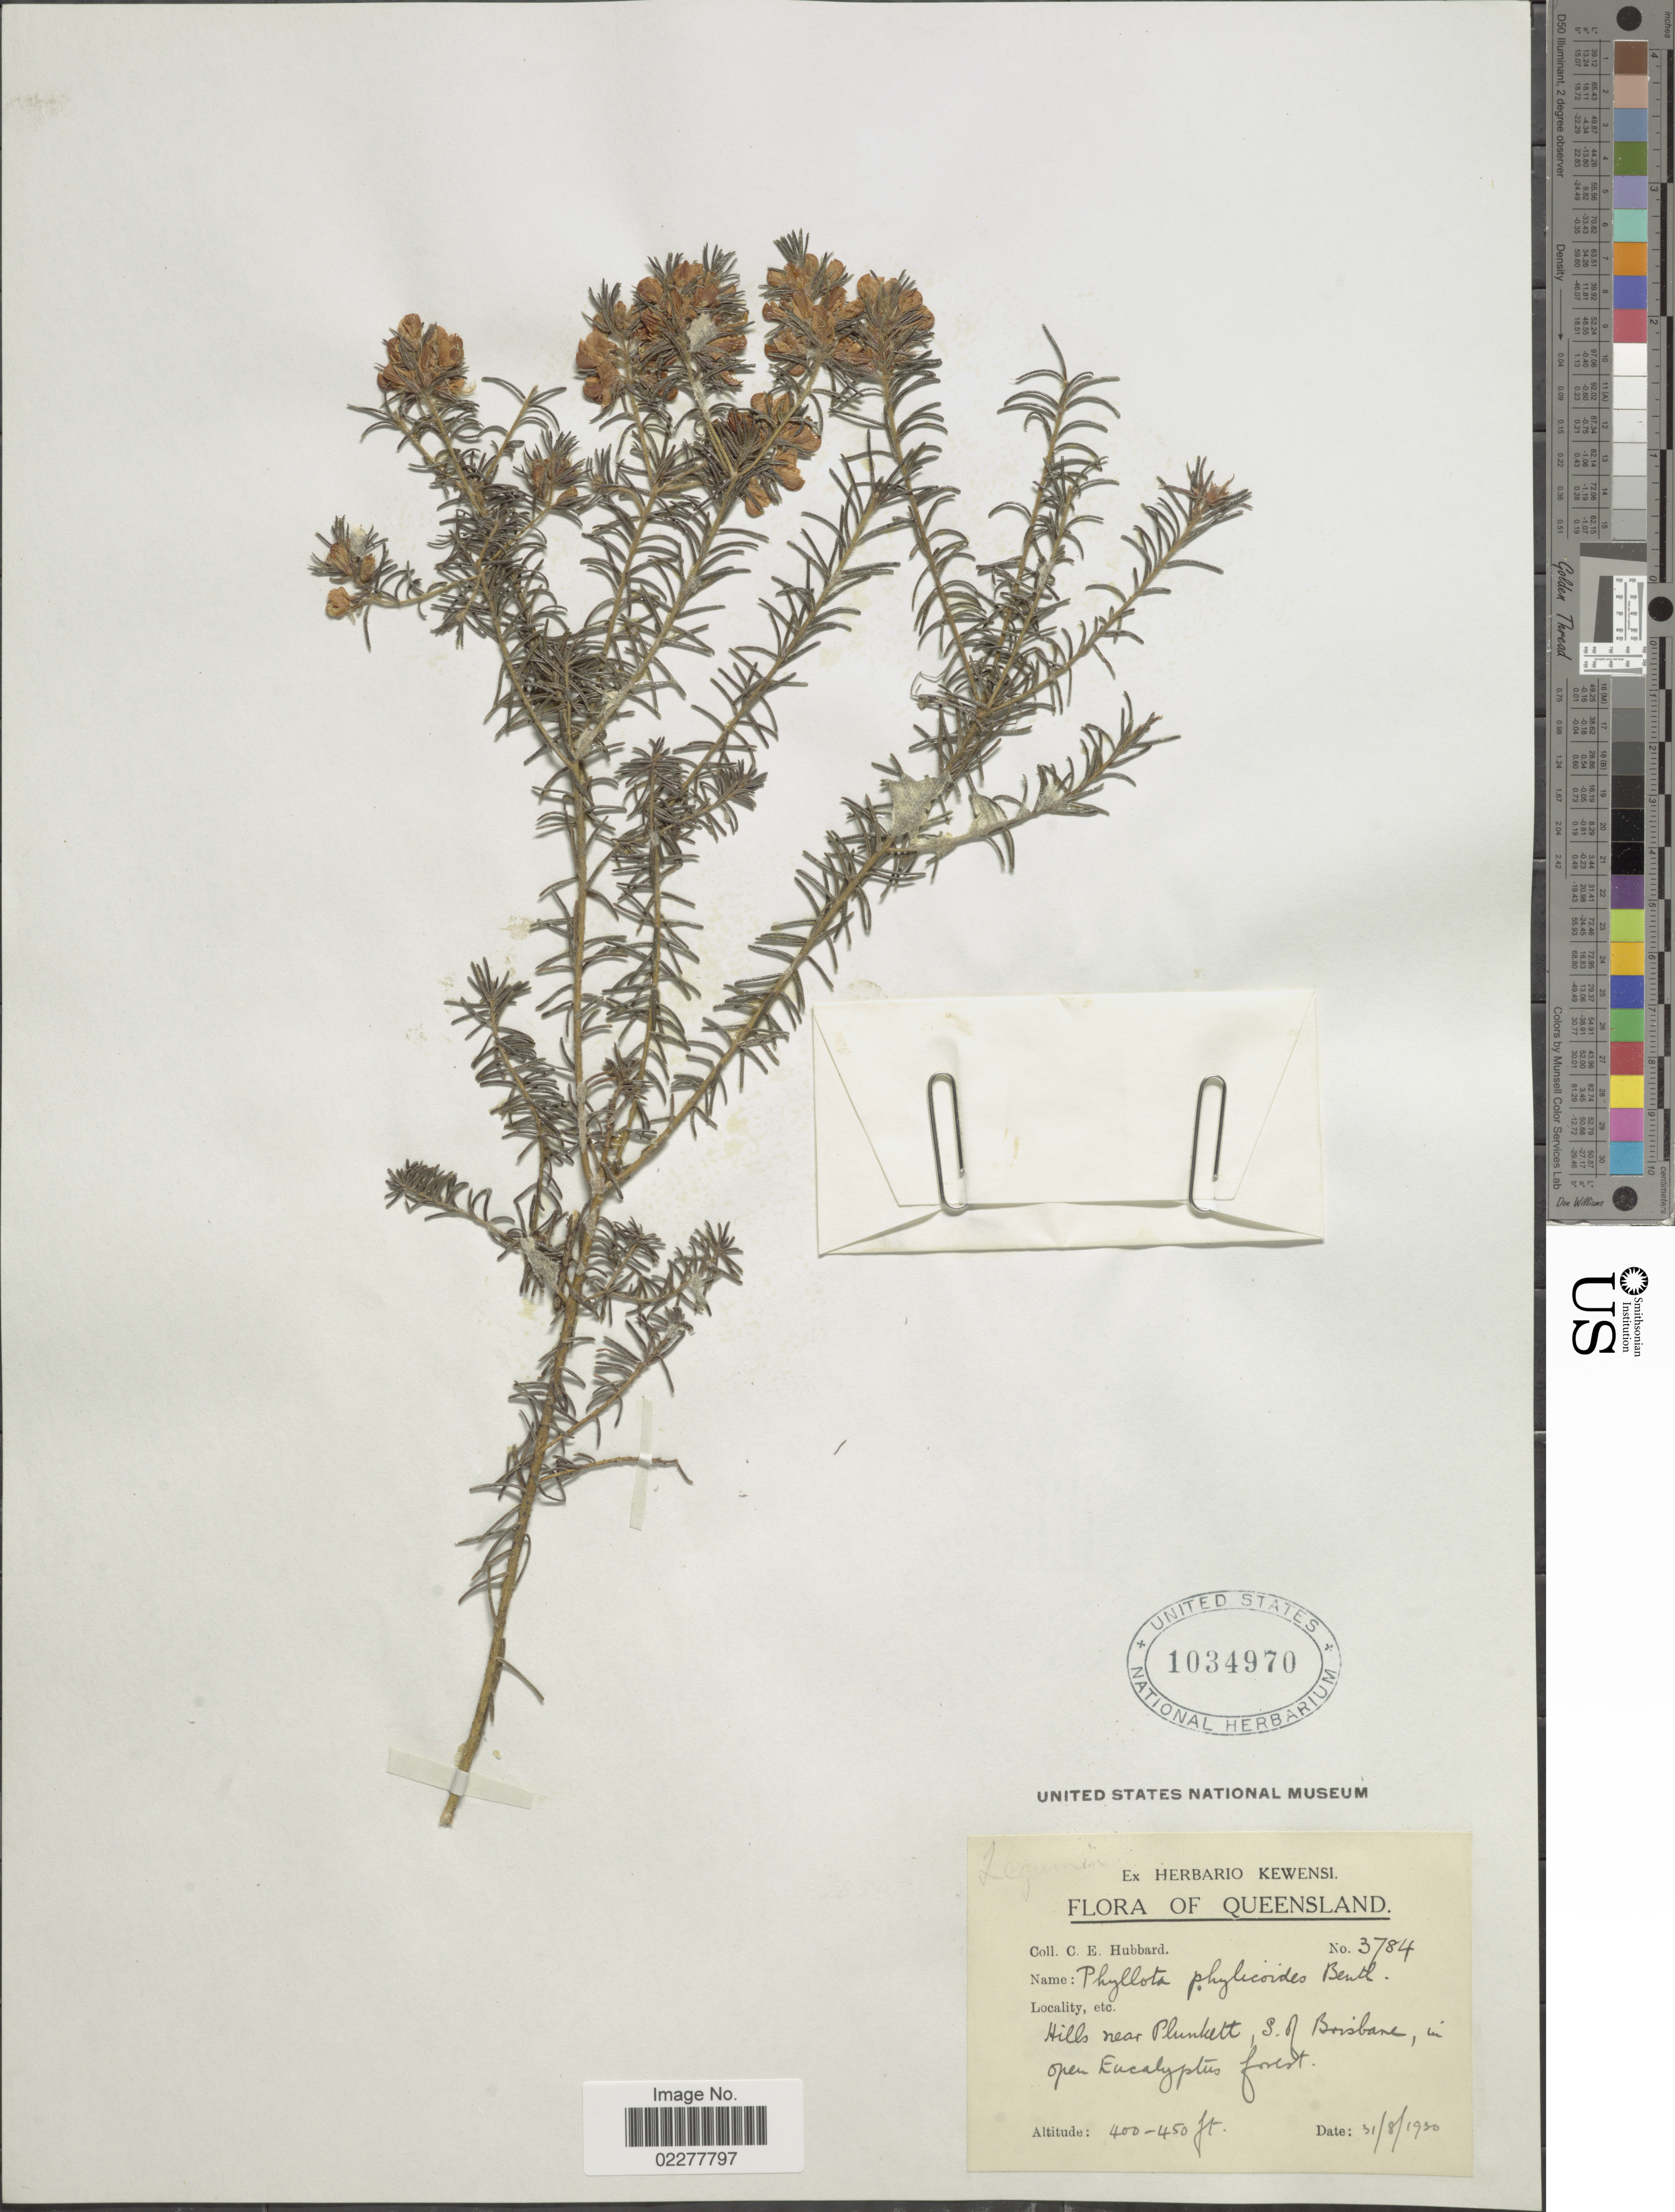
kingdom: Plantae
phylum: Tracheophyta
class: Magnoliopsida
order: Fabales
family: Fabaceae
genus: Phyllota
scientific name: Phyllota phylicoides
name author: Benth.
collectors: C. E. Hubbard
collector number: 3784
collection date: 1930-08-31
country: Australia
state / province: Queensland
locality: Hills near Plunkett, S. of Brisbane, in open Eucalyptus forest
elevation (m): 122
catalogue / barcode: US 1034970